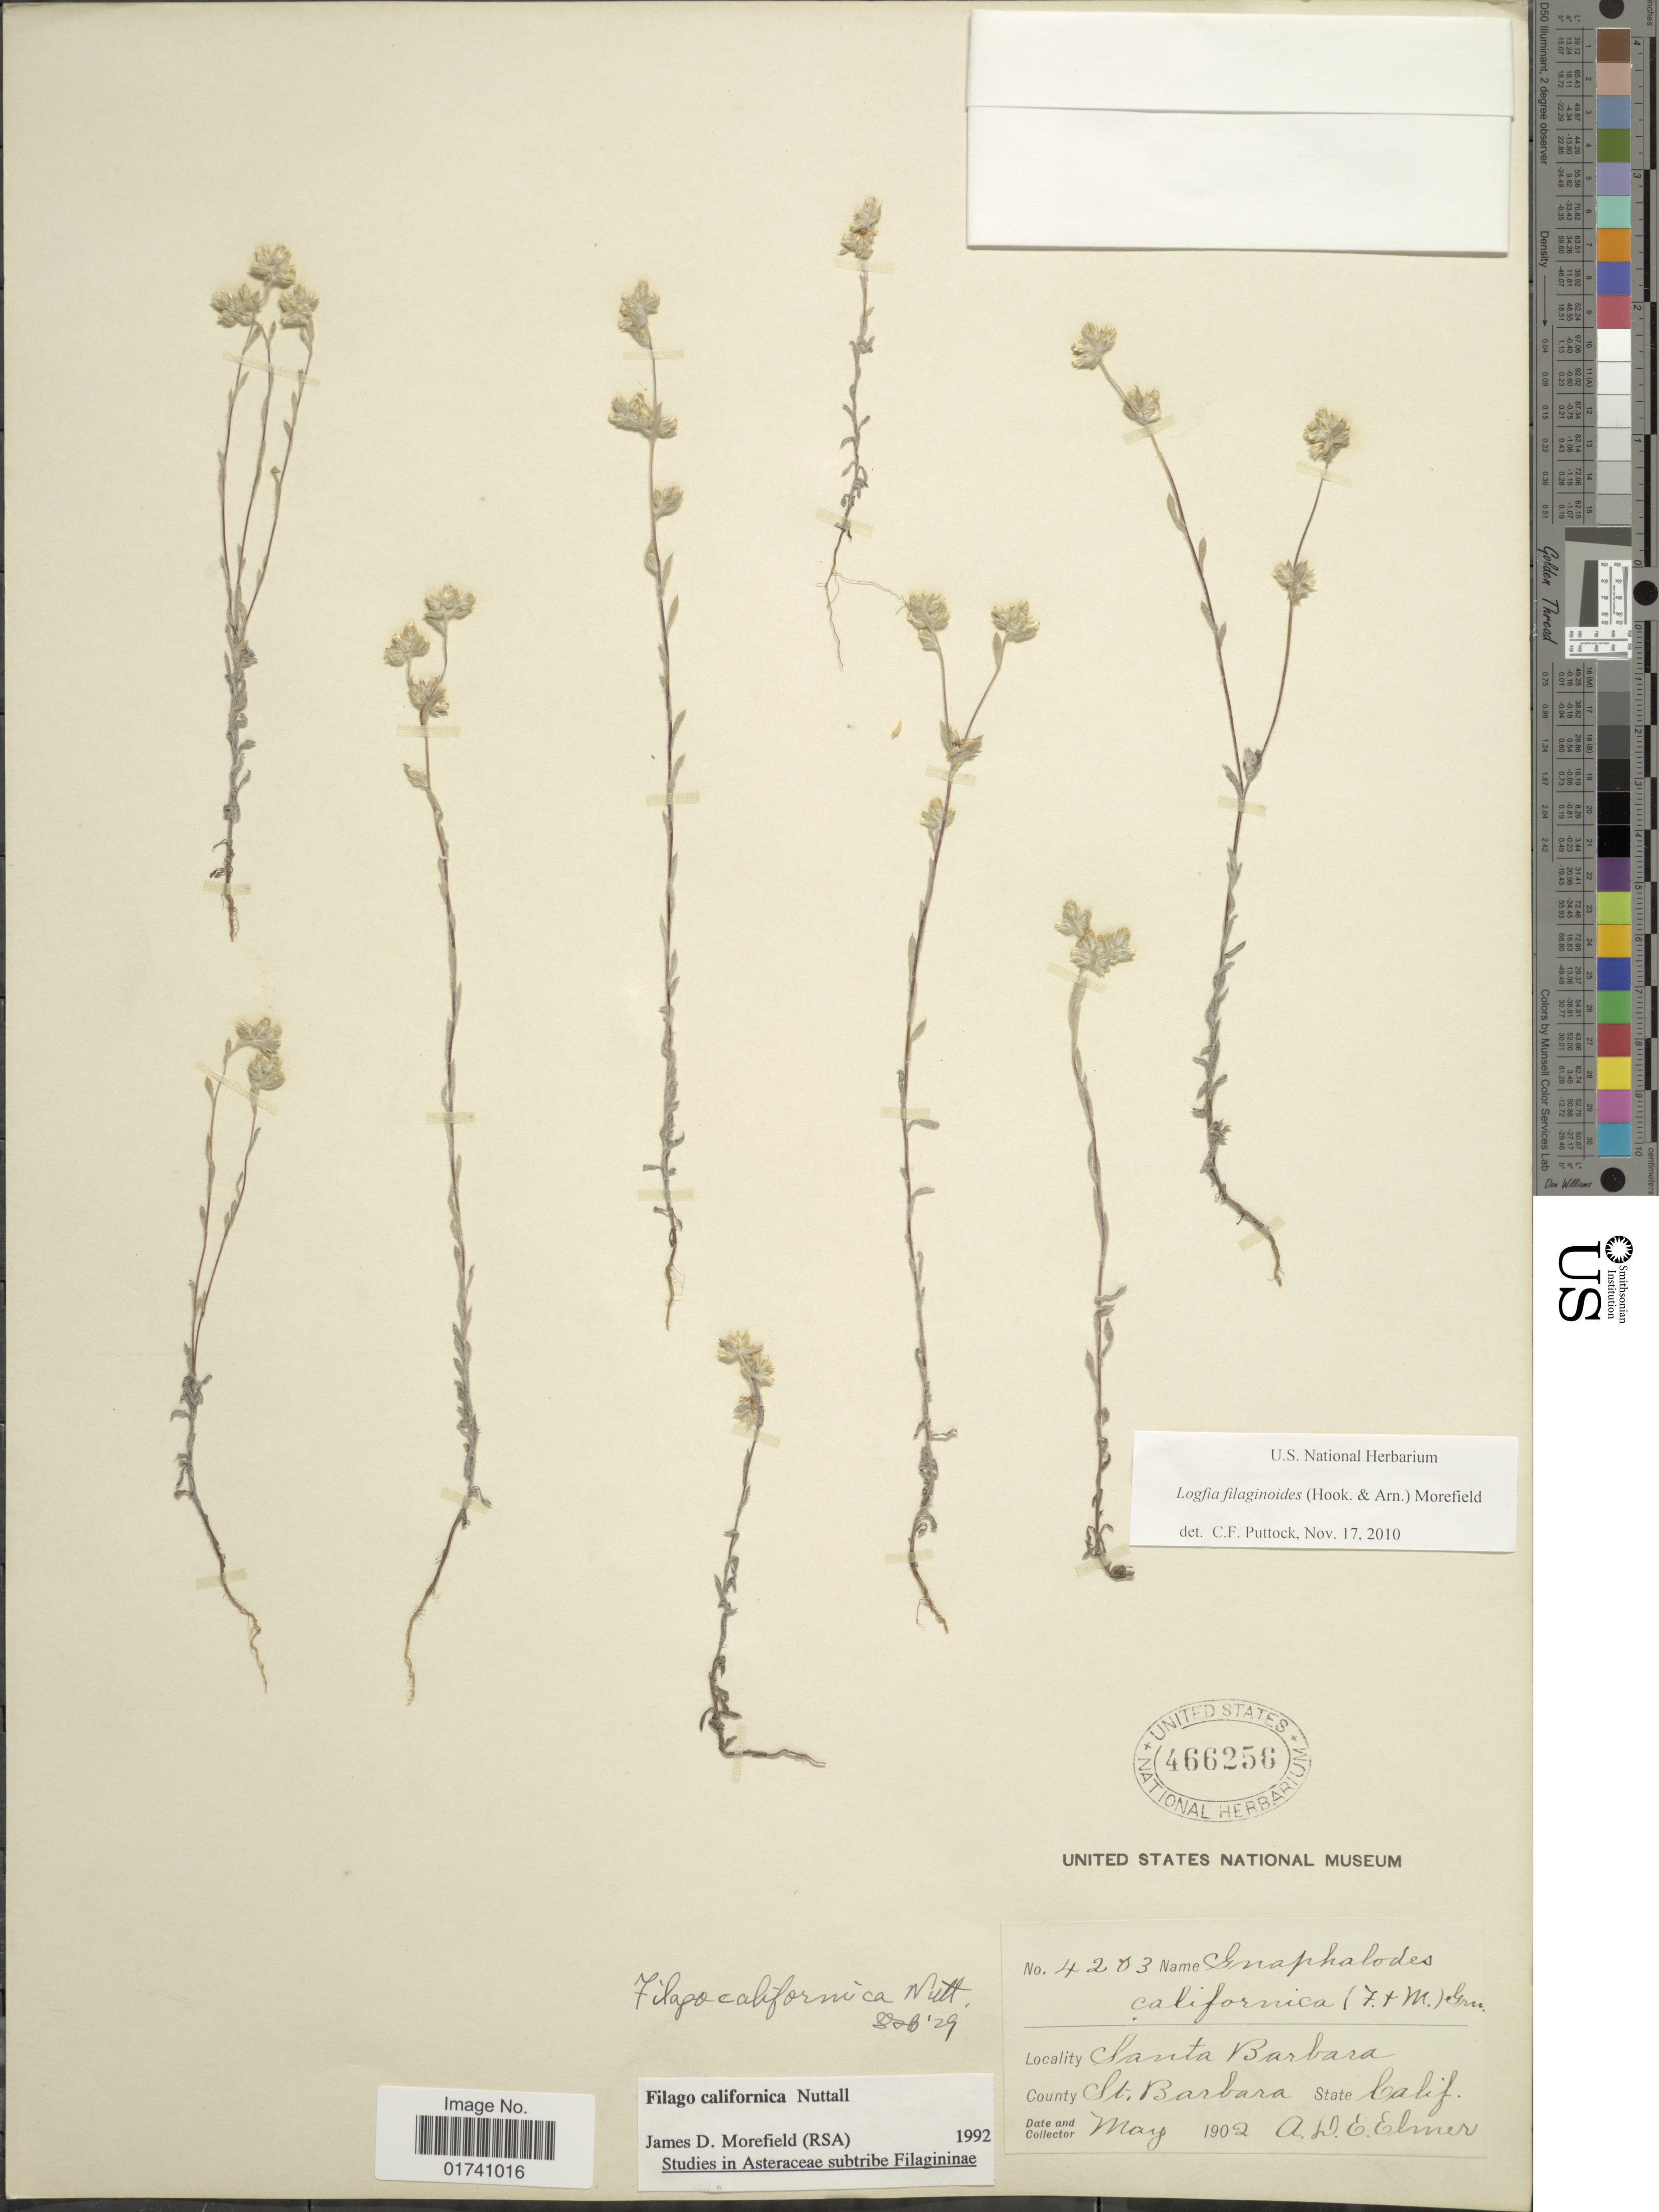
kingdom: Plantae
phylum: Tracheophyta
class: Magnoliopsida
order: Asterales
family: Asteraceae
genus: Logfia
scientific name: Logfia filaginoides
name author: (Hook. & Arn.) Morefield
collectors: A. D. E. Elmer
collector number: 4203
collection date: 1902-05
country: United States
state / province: California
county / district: Santa Barbara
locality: Santa Barbara. County St. Barbara.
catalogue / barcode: US 466256